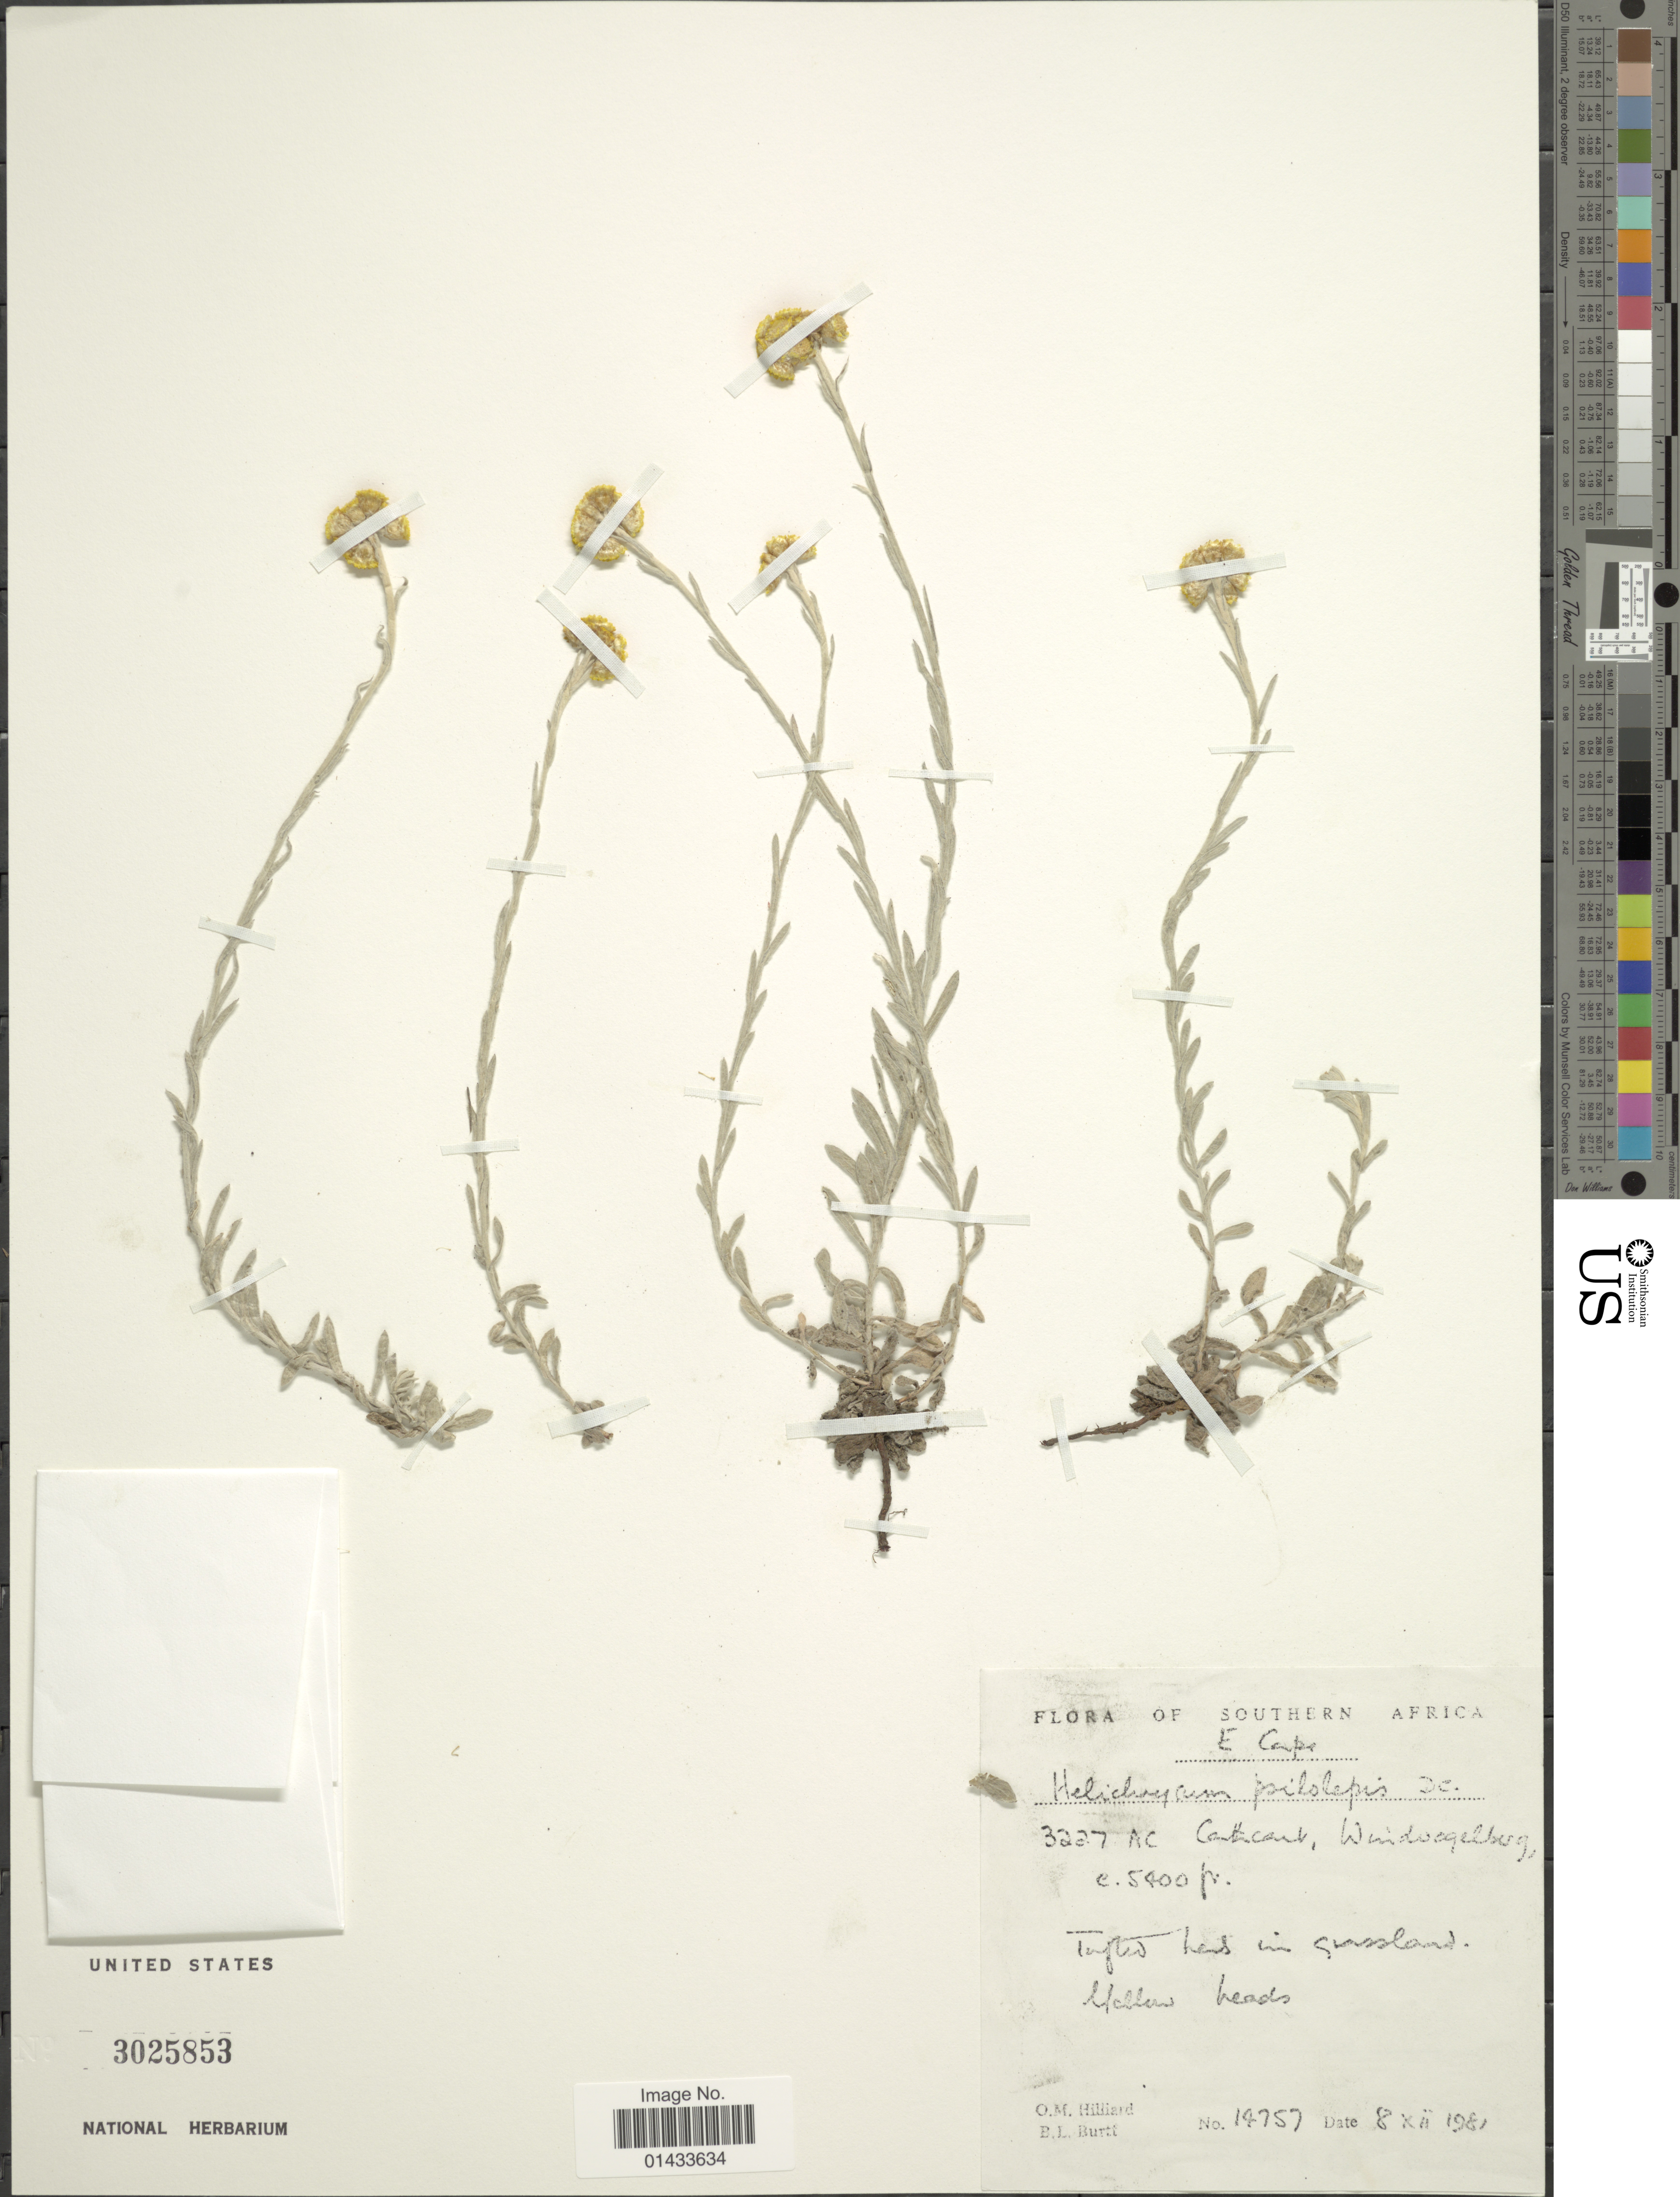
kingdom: Plantae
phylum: Tracheophyta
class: Magnoliopsida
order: Asterales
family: Asteraceae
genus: Helichrysum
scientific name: Helichrysum psilolepis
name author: Harv.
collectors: O. M. Hilliard & B. L. Burtt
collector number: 14757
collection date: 1981-12-08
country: South Africa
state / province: Eastern Cape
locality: E. Cape, 3227 AC Cathcart, Windvogelberg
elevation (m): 1646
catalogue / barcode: US 3025853